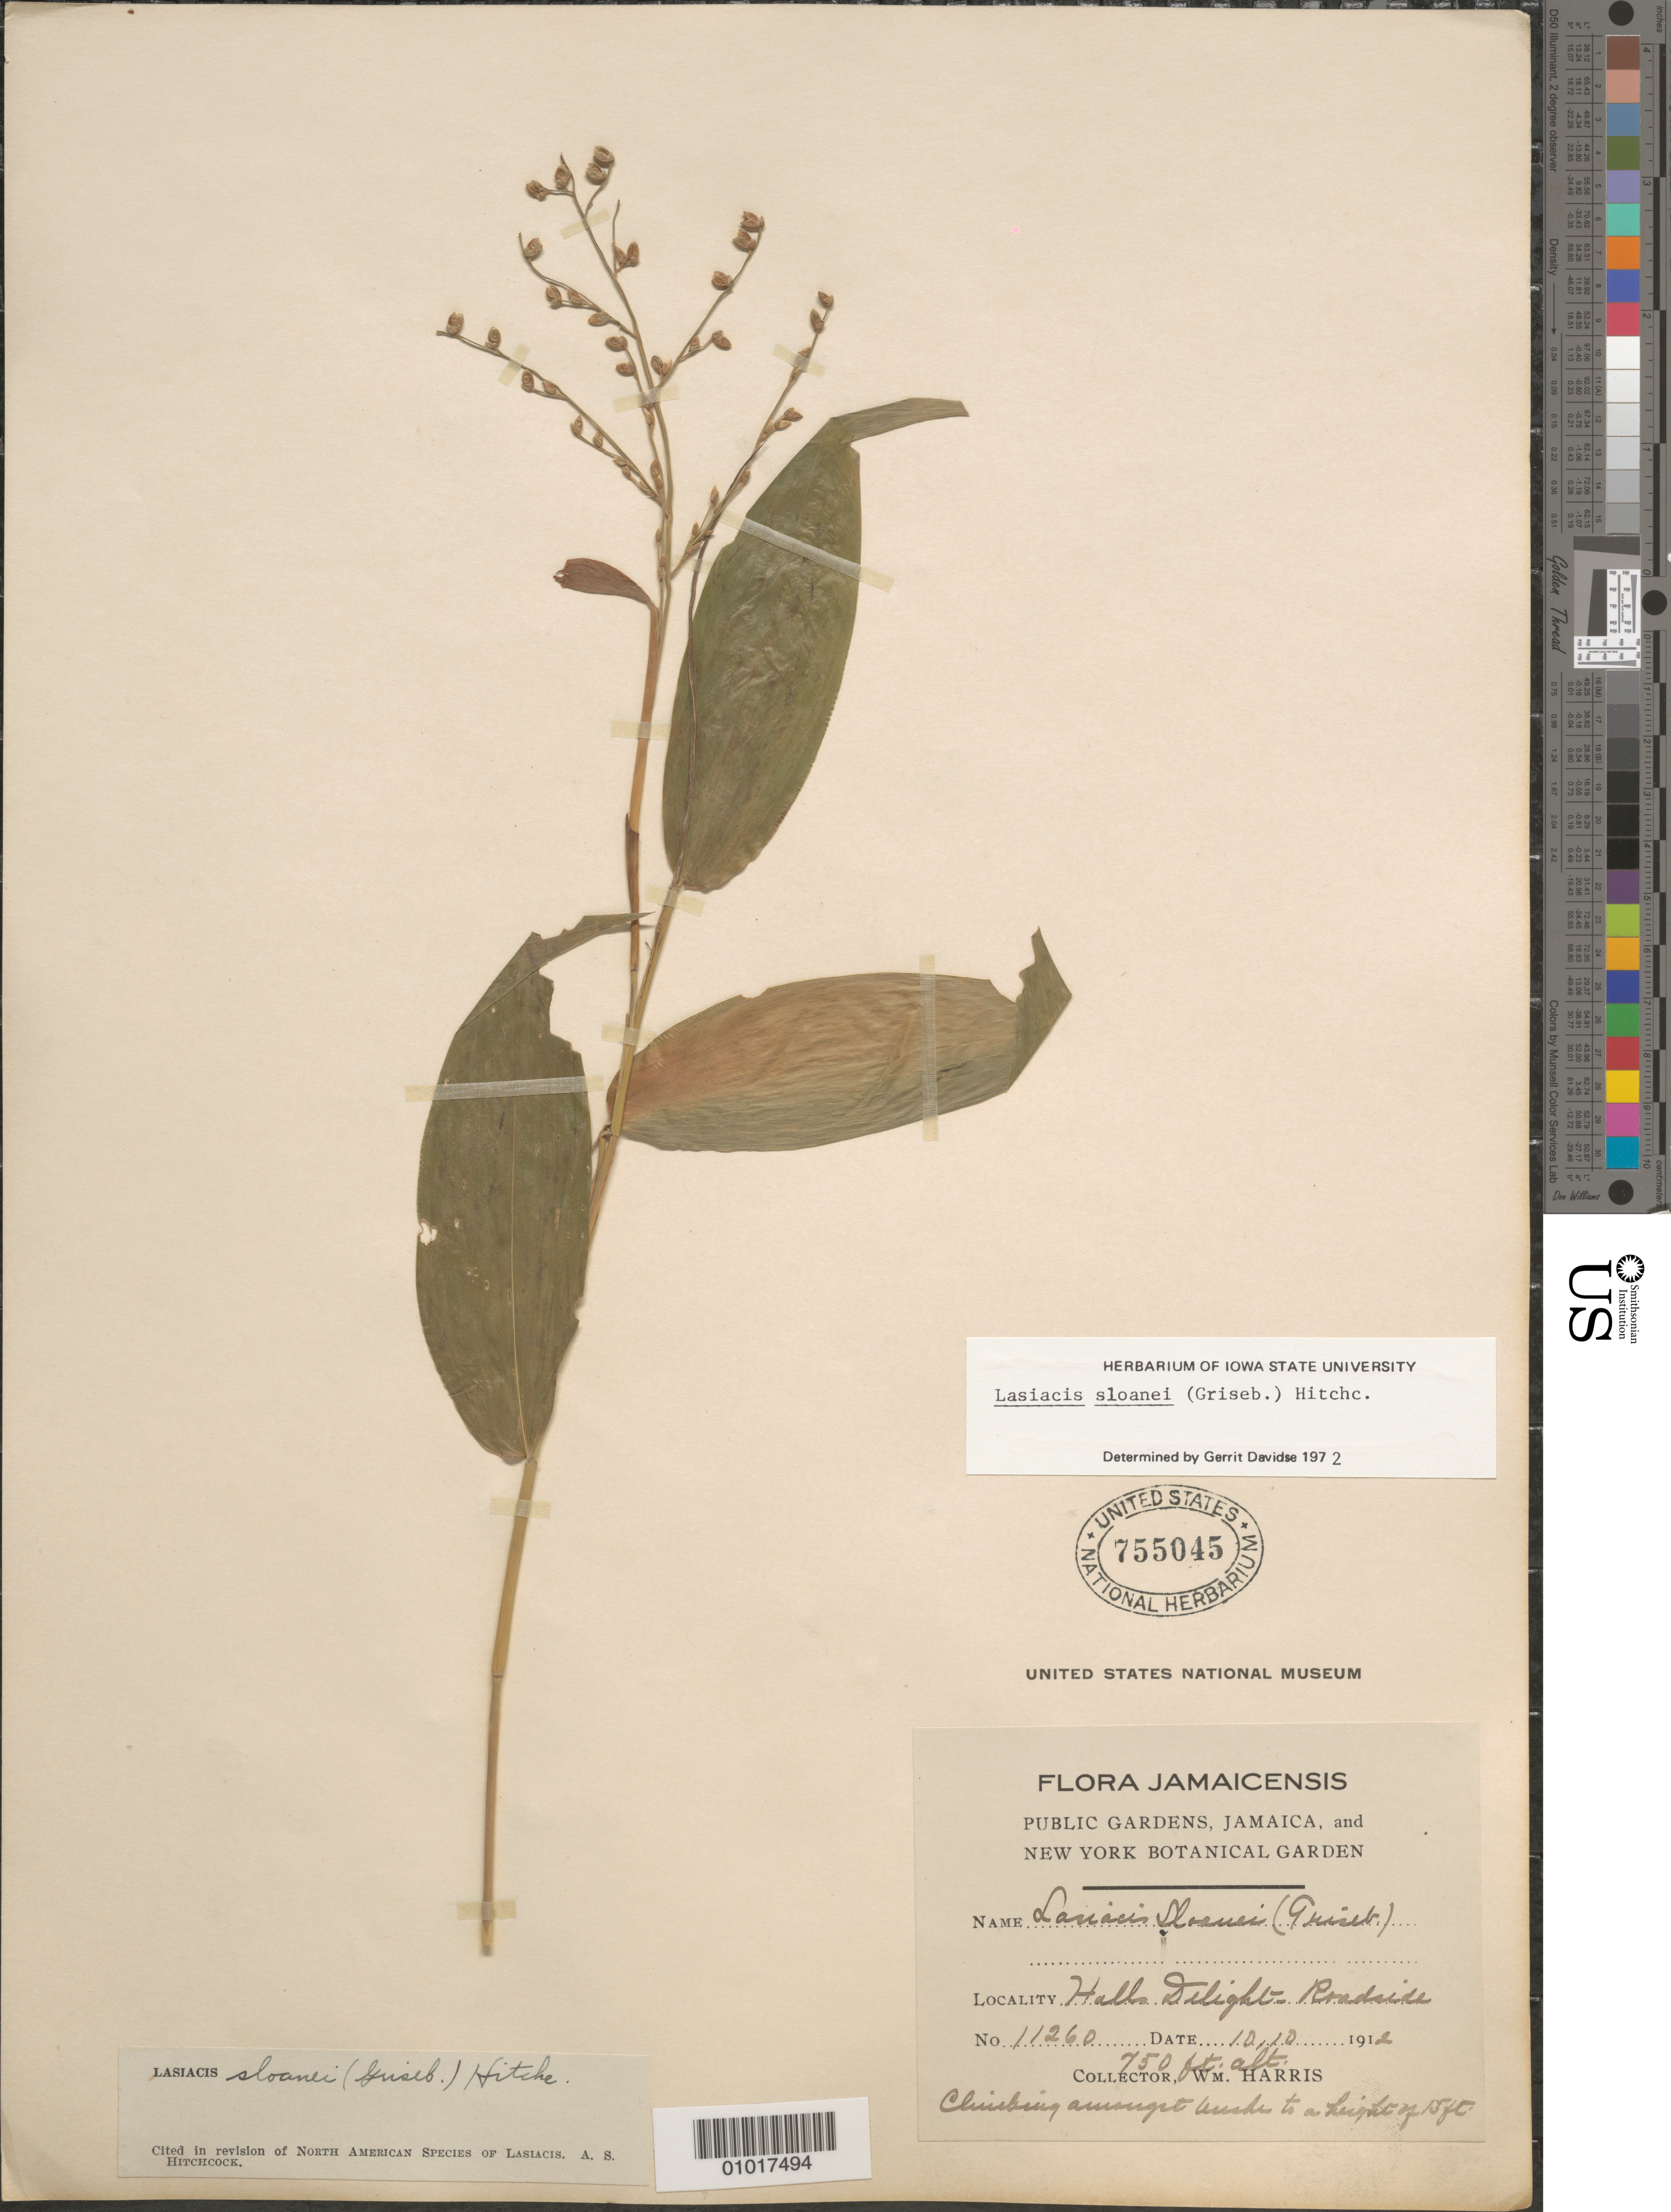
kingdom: Plantae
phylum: Tracheophyta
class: Liliopsida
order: Poales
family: Poaceae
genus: Lasiacis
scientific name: Lasiacis sloanei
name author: (Griseb.) Hitchc.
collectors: W. H. Harris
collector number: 11260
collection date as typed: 10 Oct 1912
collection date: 1912-10-10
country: Jamaica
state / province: Saint Andrew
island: Jamaica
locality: Halls Delight, Roadside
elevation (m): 229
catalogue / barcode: US 755045